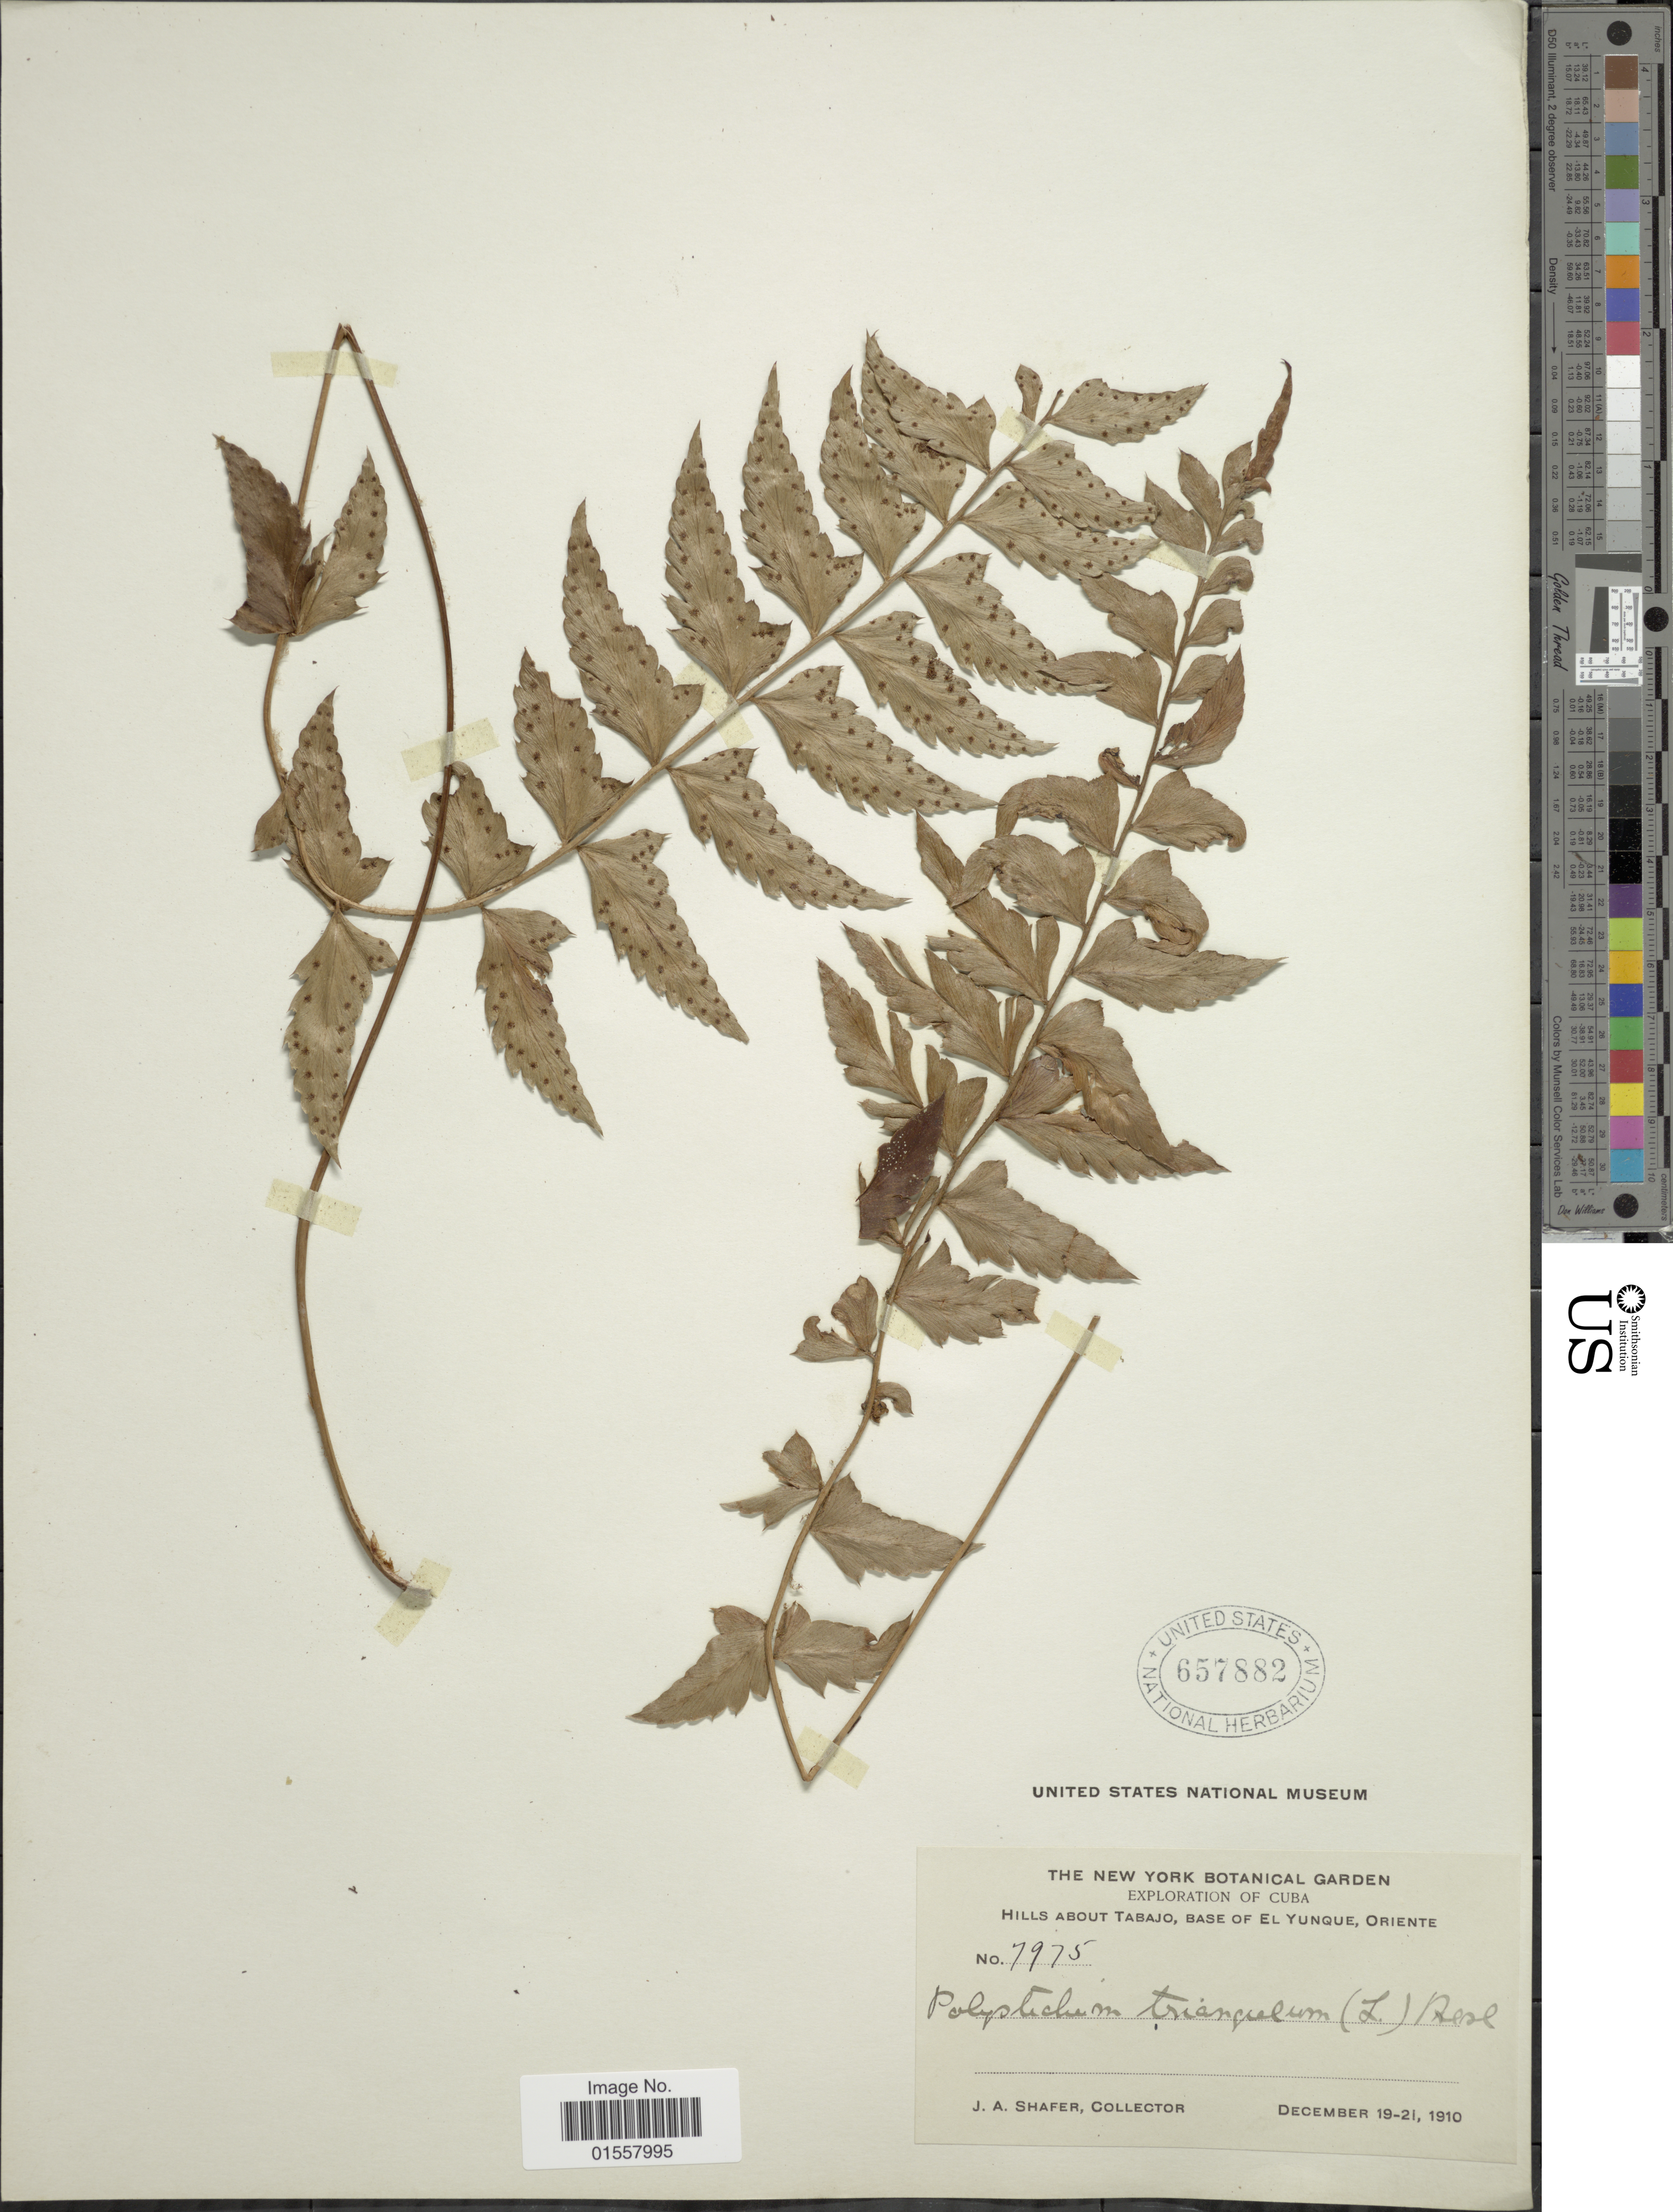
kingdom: Plantae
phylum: Tracheophyta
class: Polypodiopsida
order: Polypodiales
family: Dryopteridaceae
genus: Polystichum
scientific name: Polystichum echinatum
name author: (J.F. Gmel.) C. Chr.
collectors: J. A. Shafer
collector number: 7975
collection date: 1910-12-19/1910-12-21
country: Cuba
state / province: Oriente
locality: Hills about Tabajo, base of El Yunque, Oriente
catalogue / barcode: US 657882